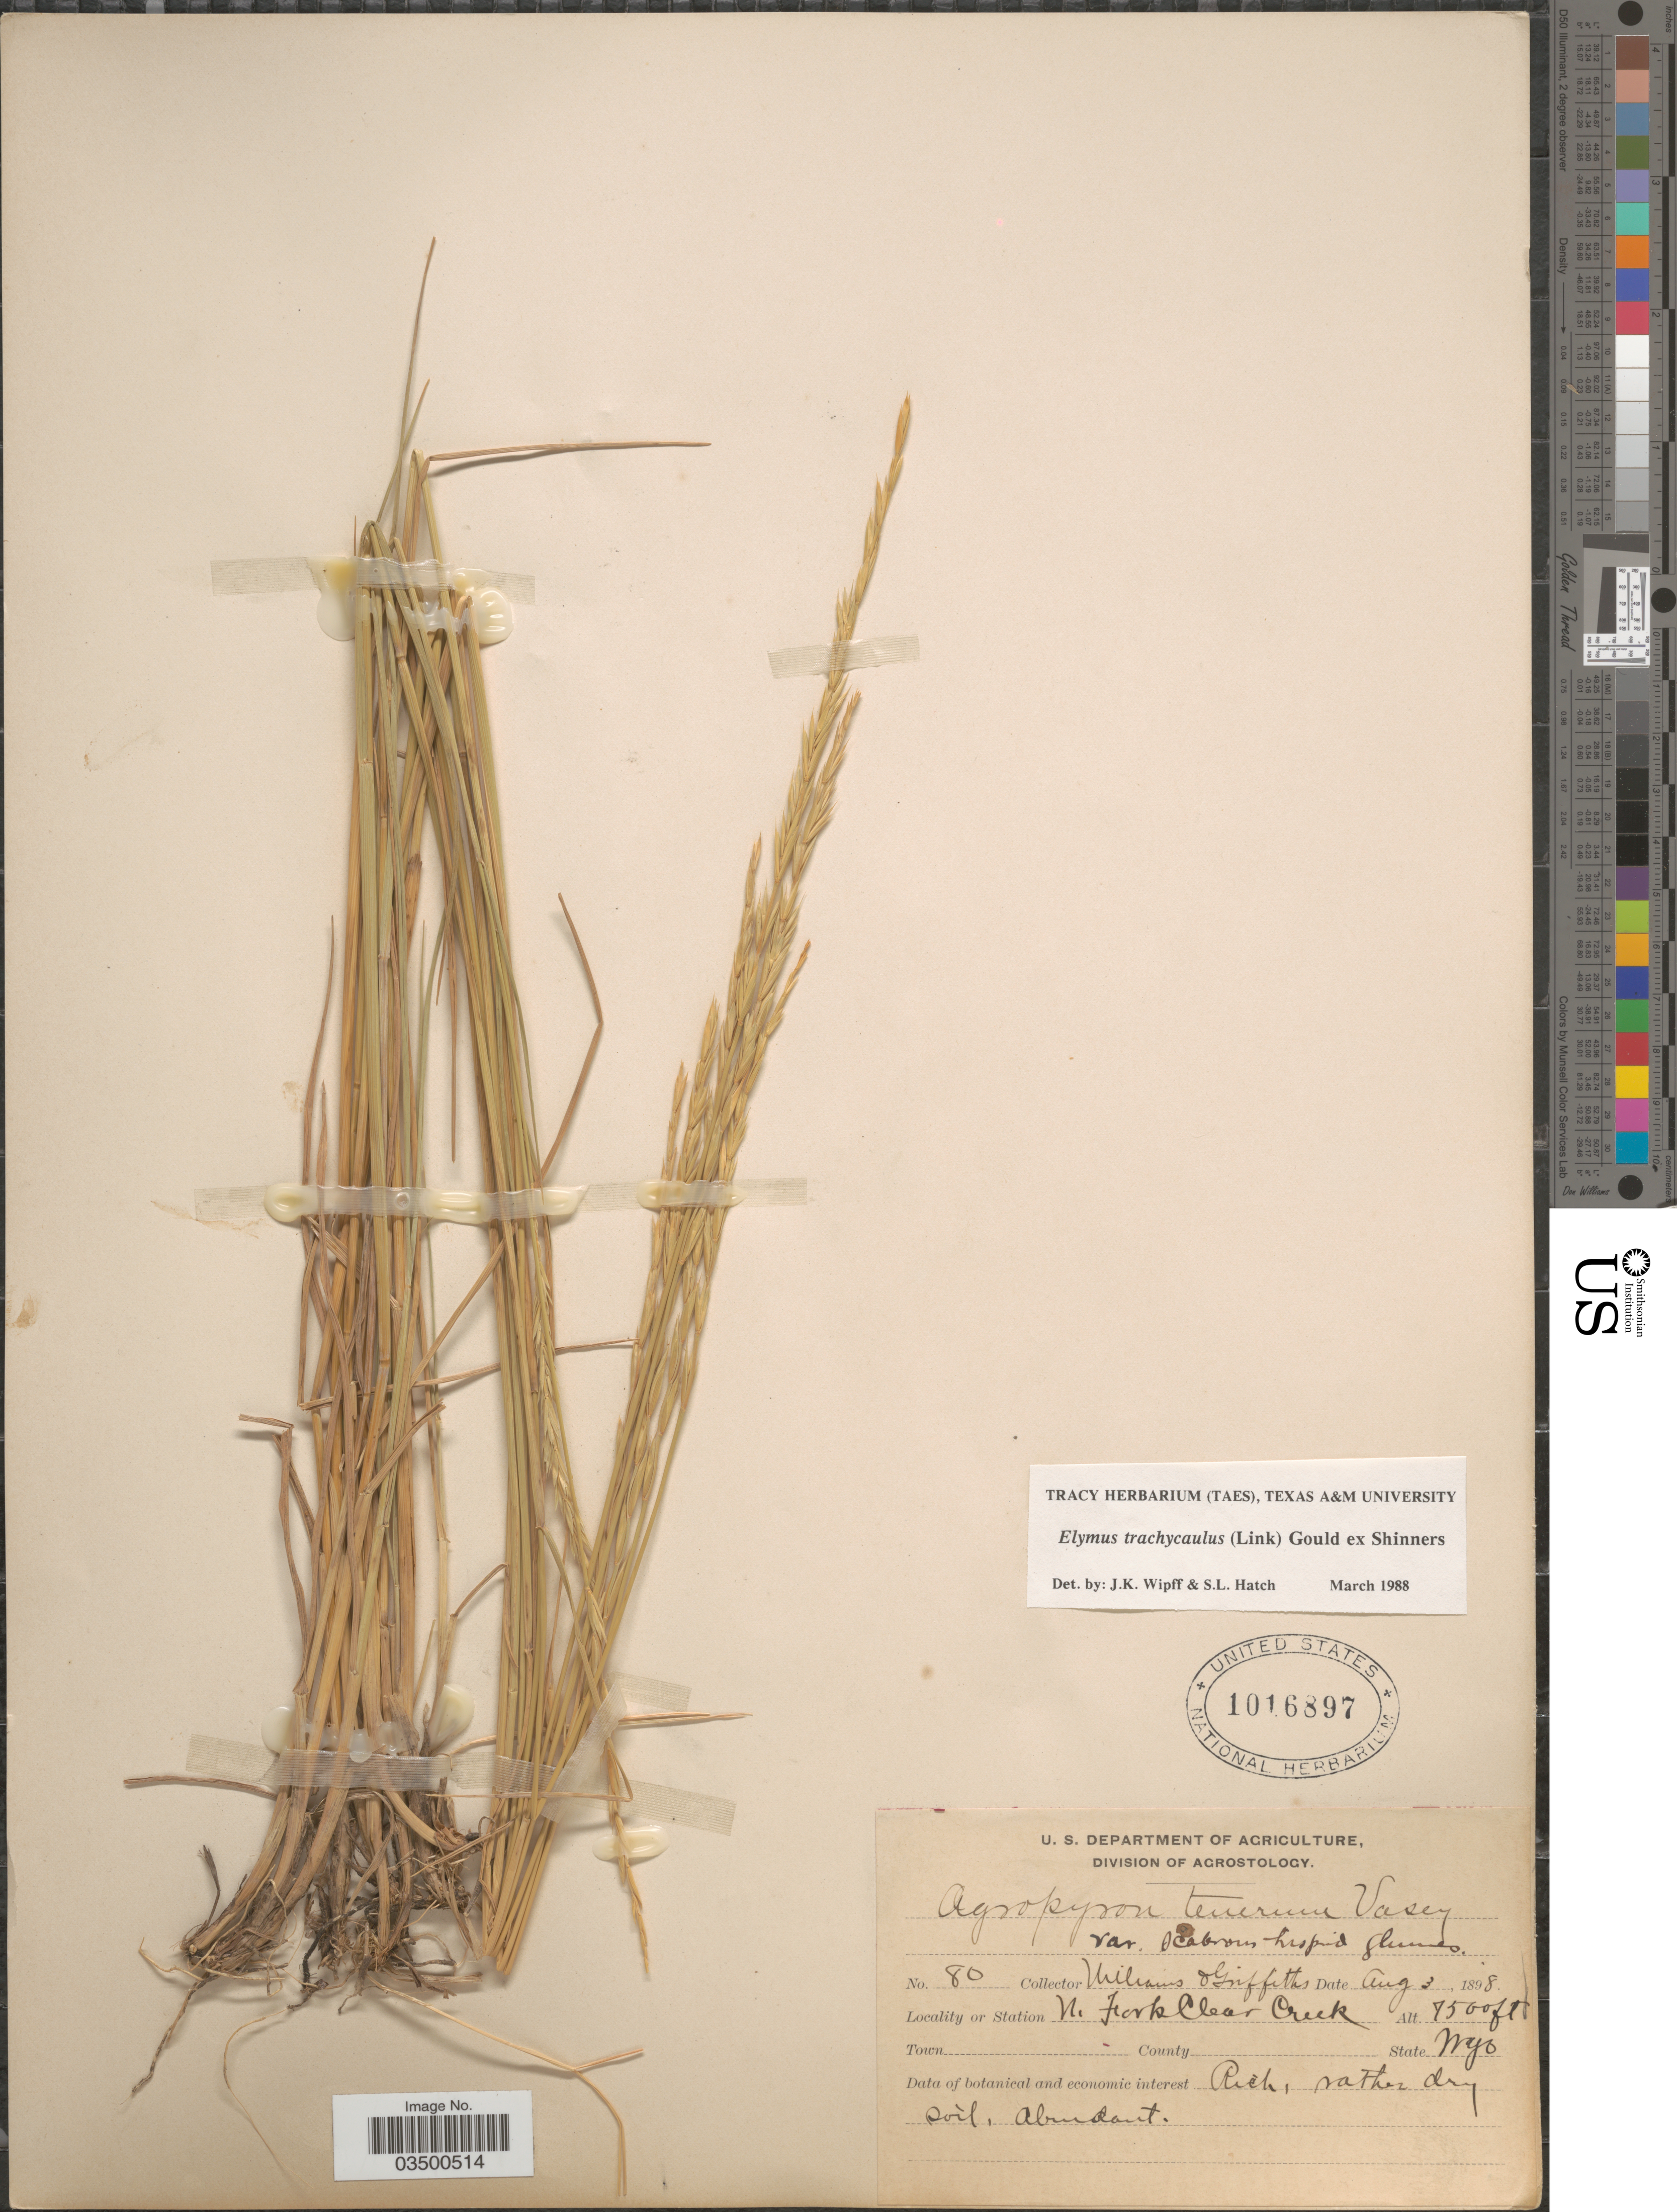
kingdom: Plantae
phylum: Tracheophyta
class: Liliopsida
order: Poales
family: Poaceae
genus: Elymus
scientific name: Elymus trachycaulus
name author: (Link) Gould ex Shinners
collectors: -- Williams & -- Griffiths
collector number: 80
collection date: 1898-08-03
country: United States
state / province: Wyoming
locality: N. Fork Clear Creek.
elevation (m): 2286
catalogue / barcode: US 1016897